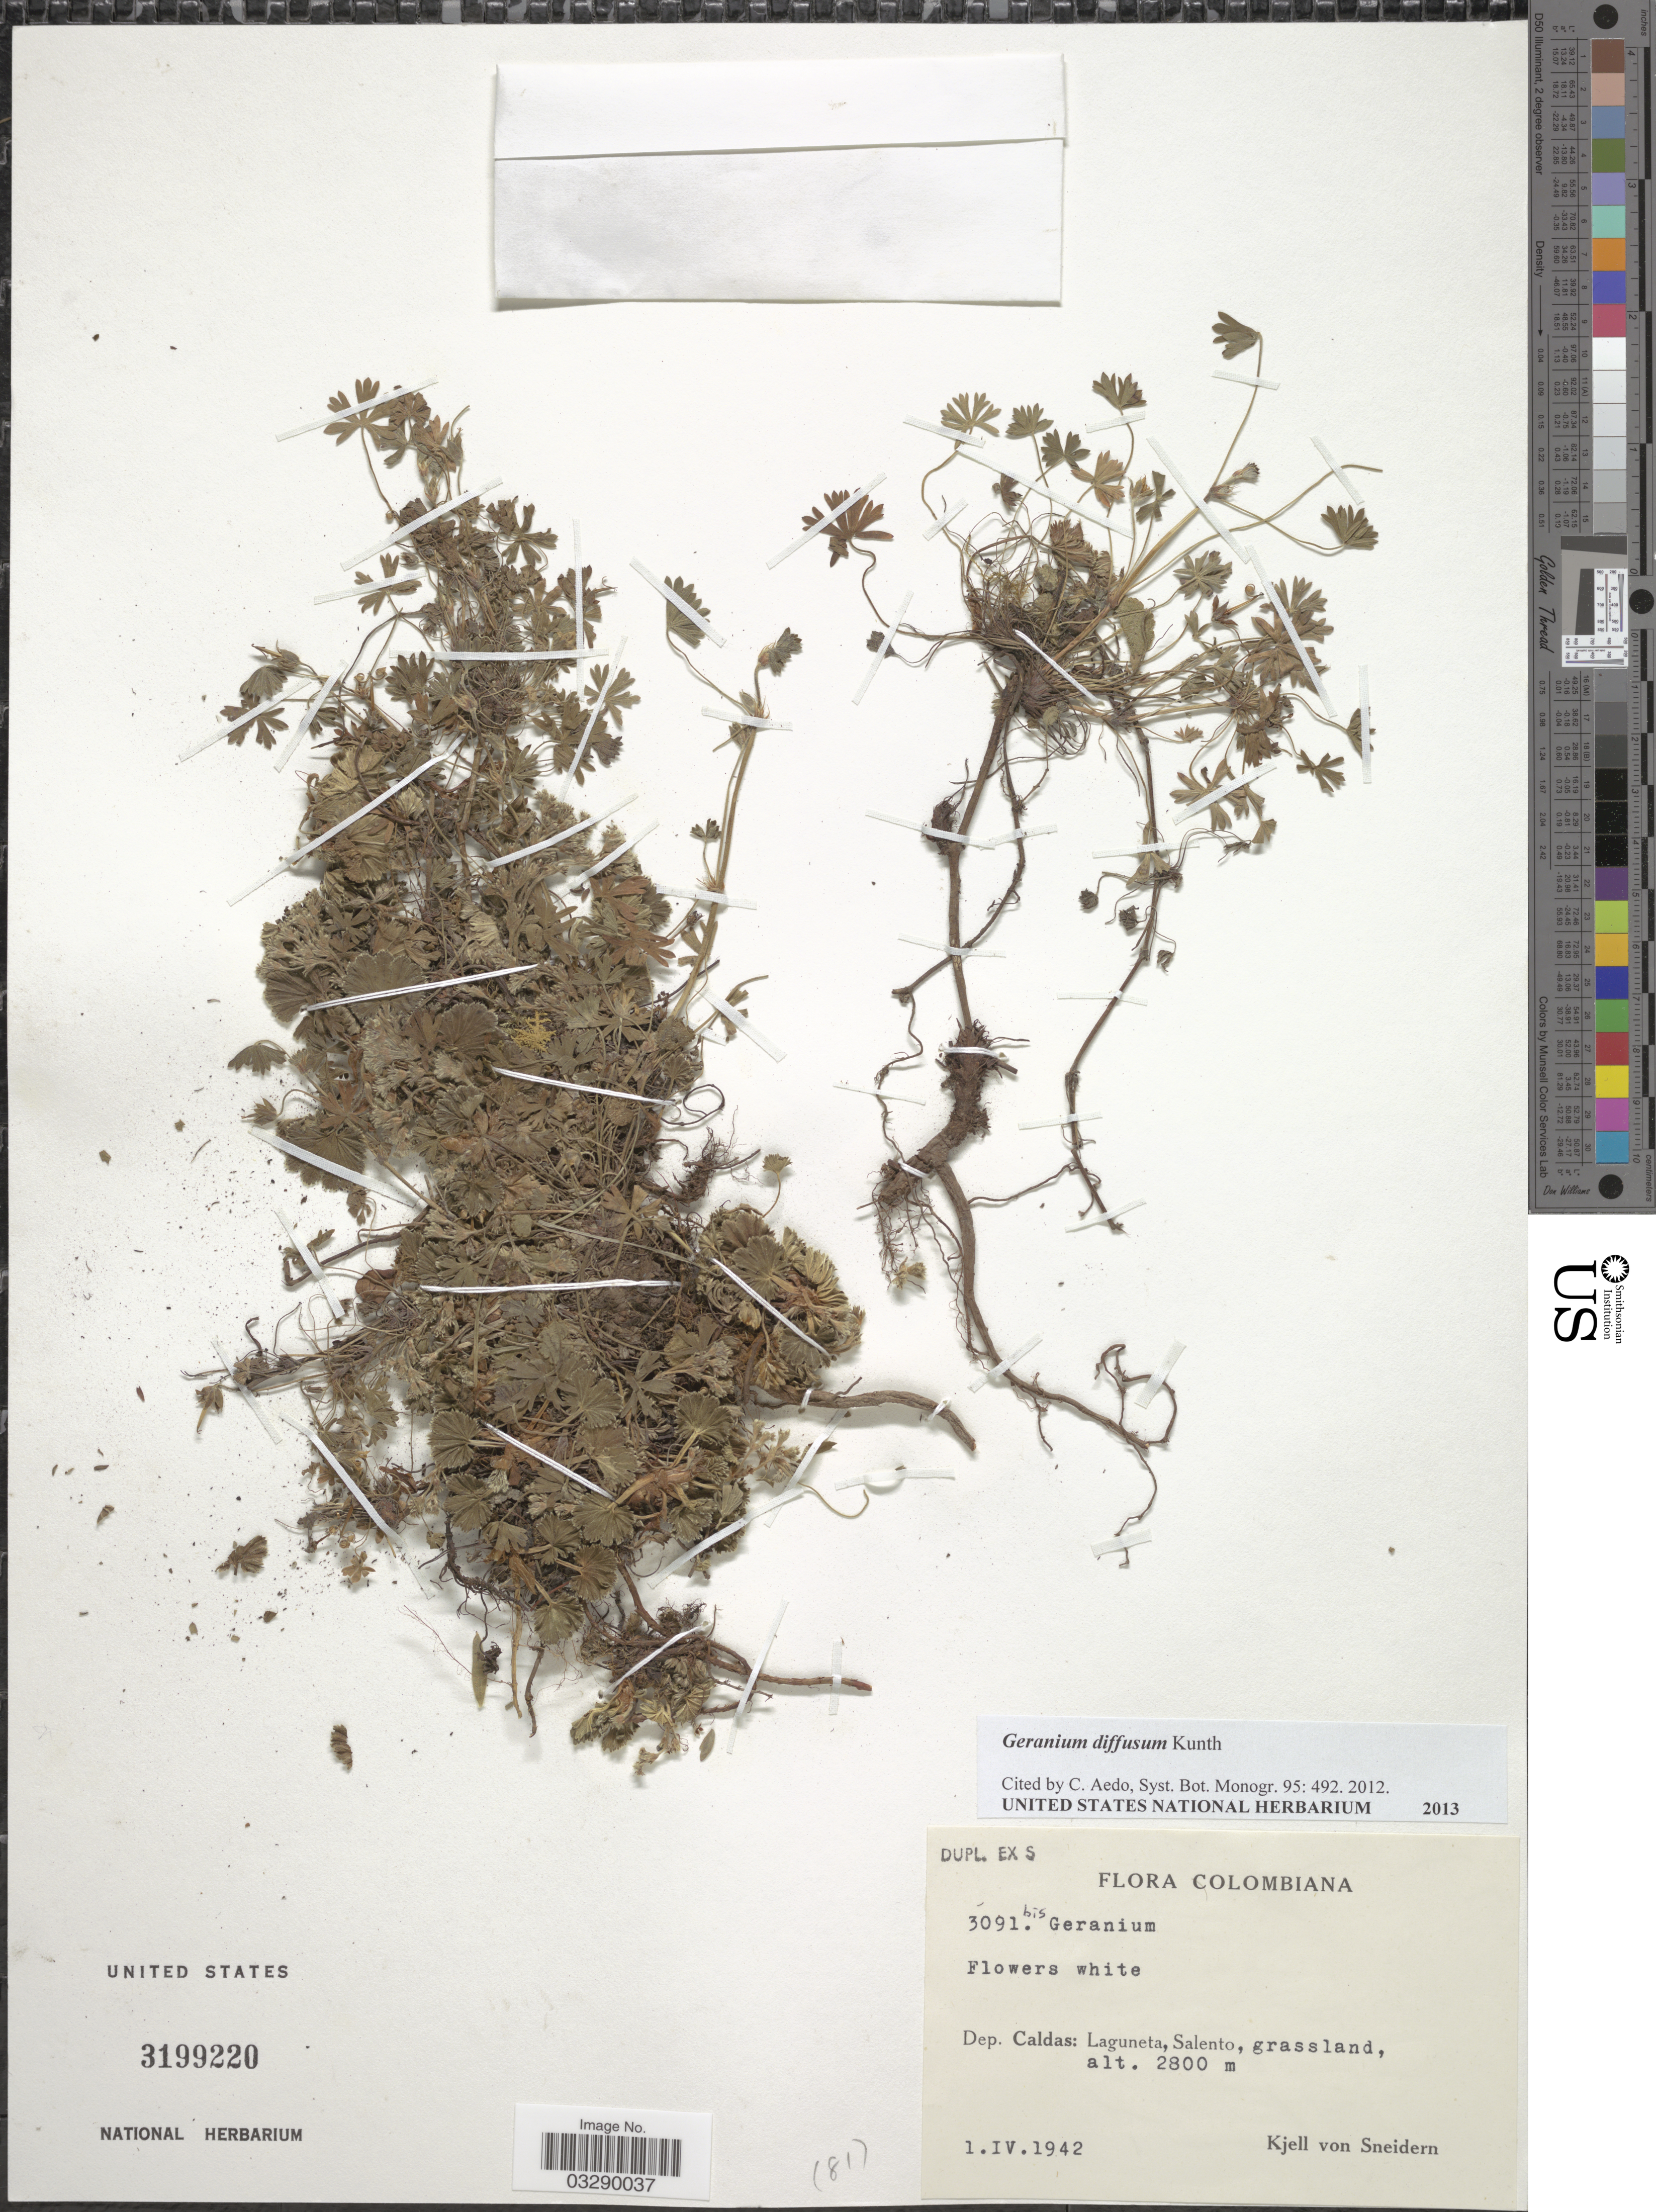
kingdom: Plantae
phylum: Tracheophyta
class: Magnoliopsida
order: Geraniales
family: Geraniaceae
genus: Geranium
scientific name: Geranium diffusum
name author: Kunth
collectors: K. von Sneidern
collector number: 3091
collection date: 1942-04-01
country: Colombia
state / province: Caldas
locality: Dep. Caldas: Laguneta, Salento, grassland.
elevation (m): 2800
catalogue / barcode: US 3199220